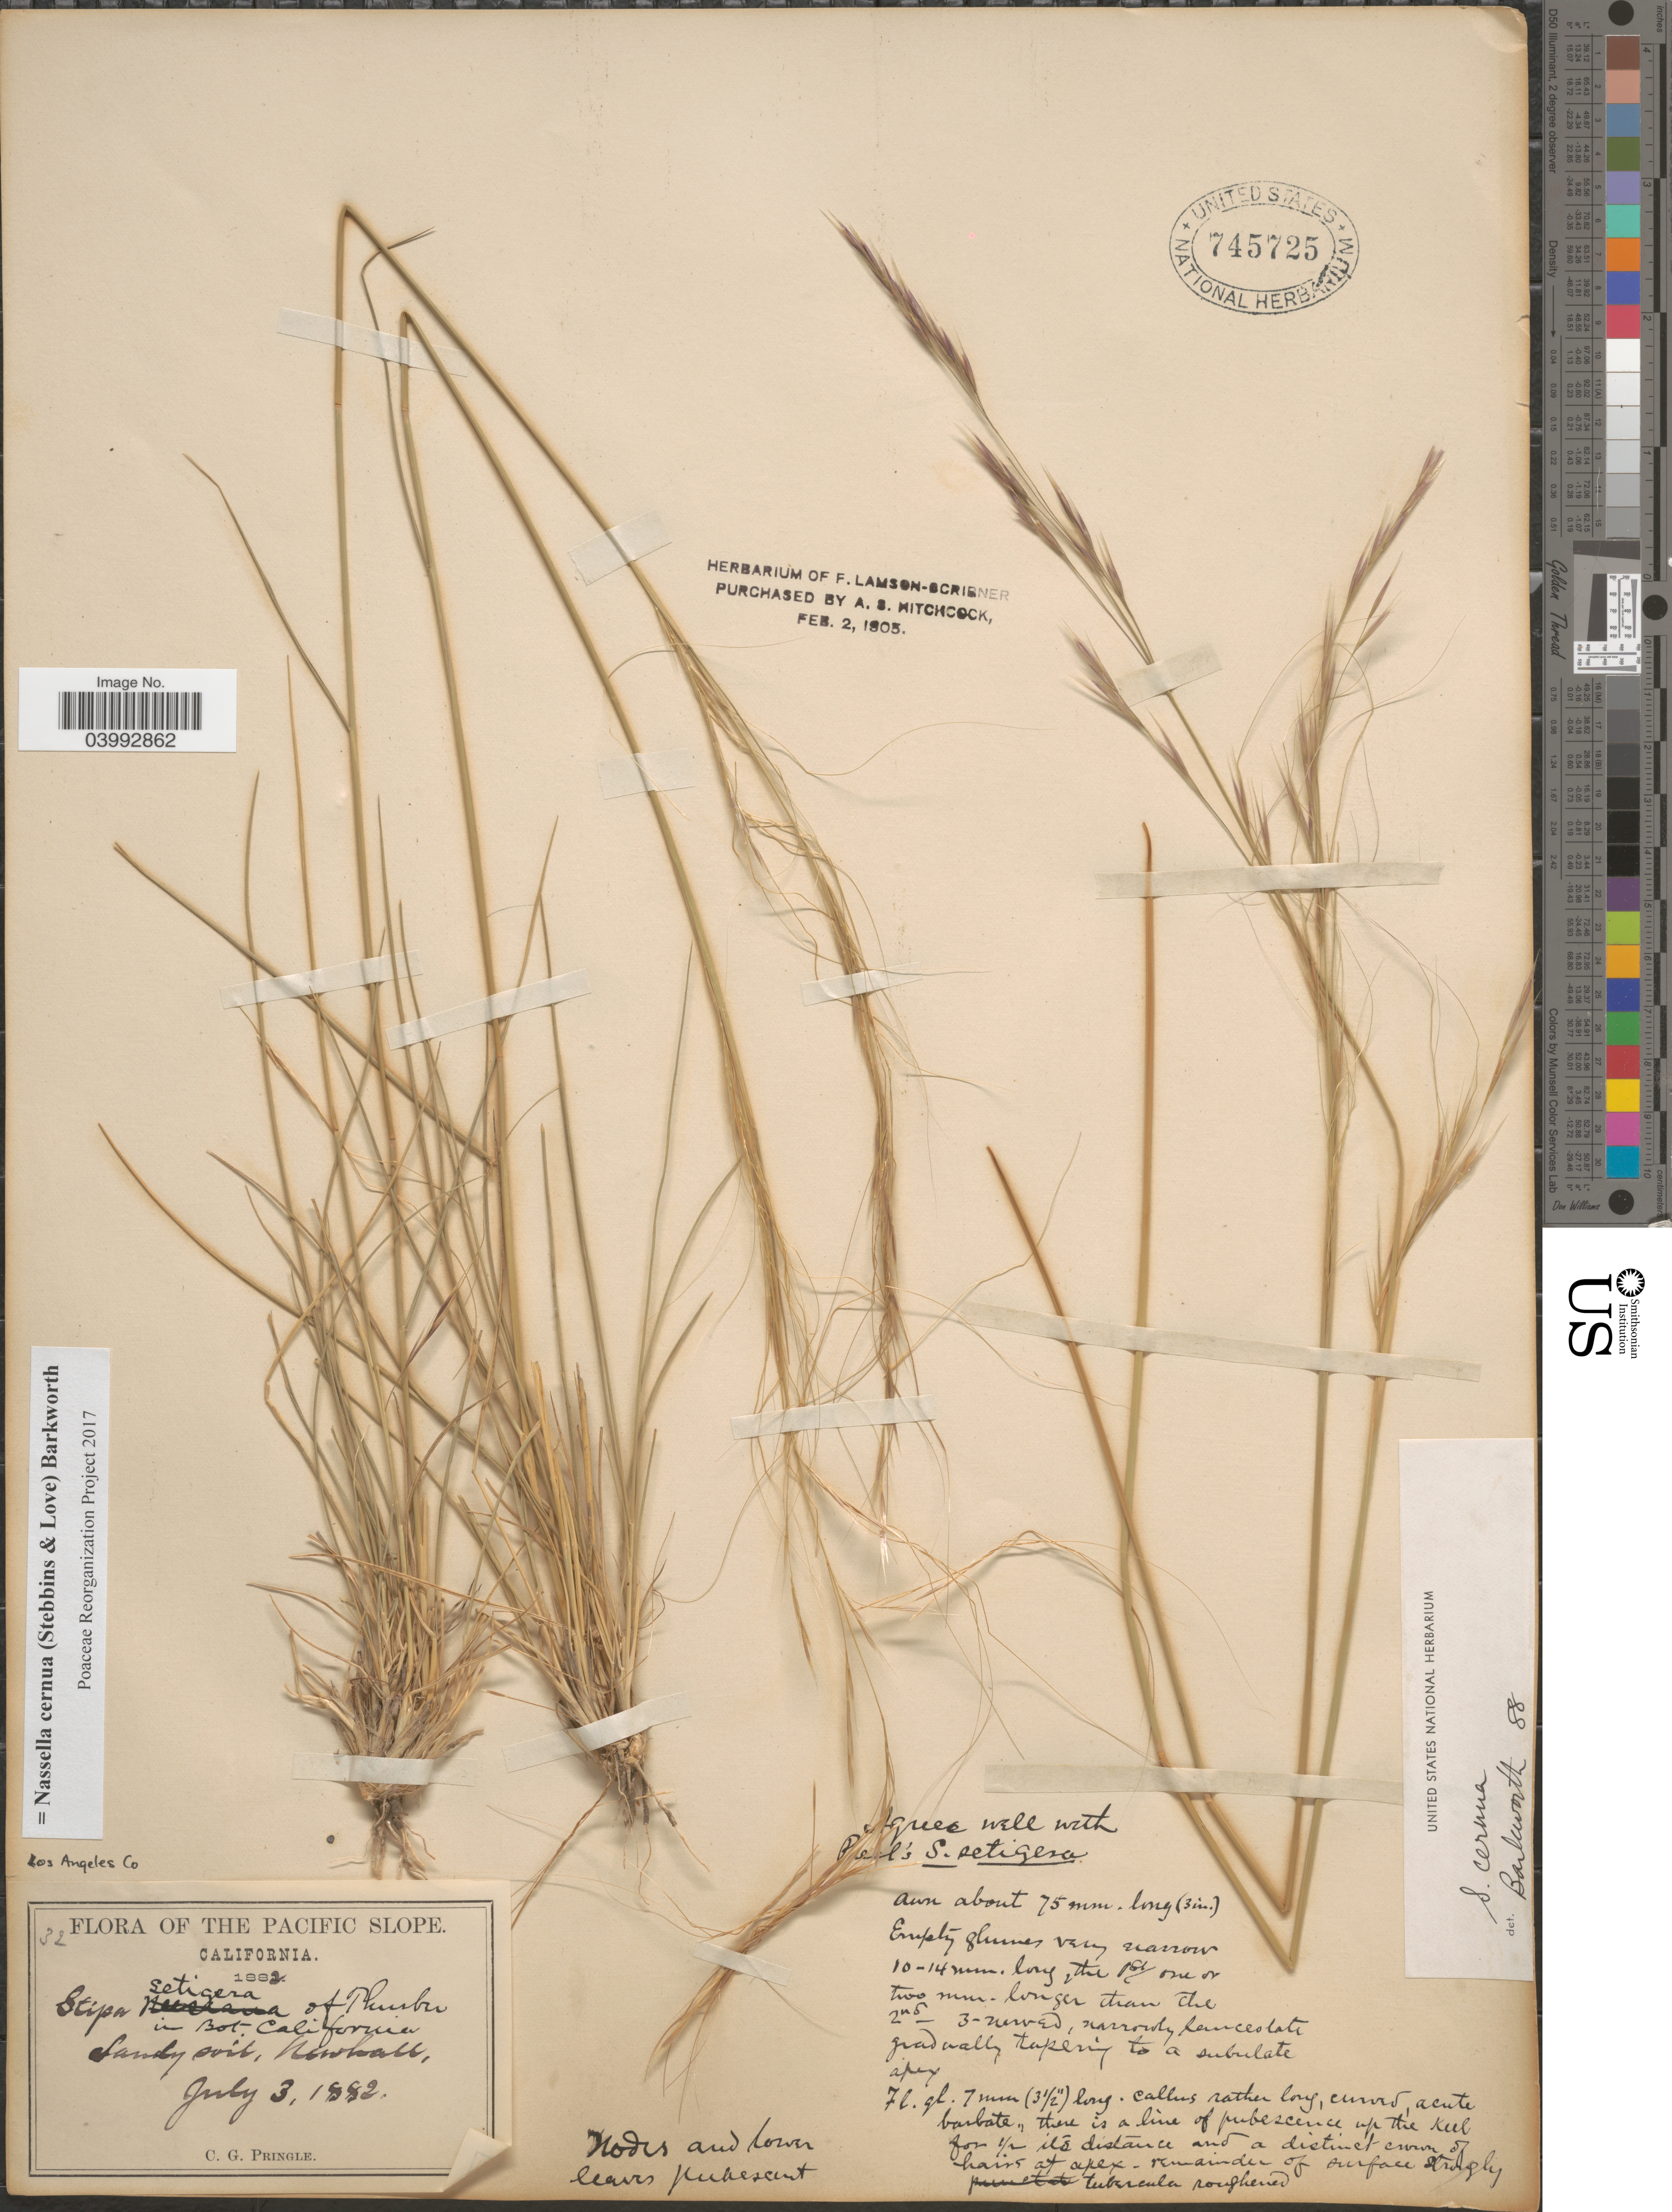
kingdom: Plantae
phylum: Tracheophyta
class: Liliopsida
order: Poales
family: Poaceae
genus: Nassella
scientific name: Nassella cernua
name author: (Stebbins & Love) Barkworth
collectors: C. G. Pringle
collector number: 32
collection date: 1882-07-03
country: United States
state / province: California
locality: The Pacific Slope. Sandy soil, Newhall.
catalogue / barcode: US 745725